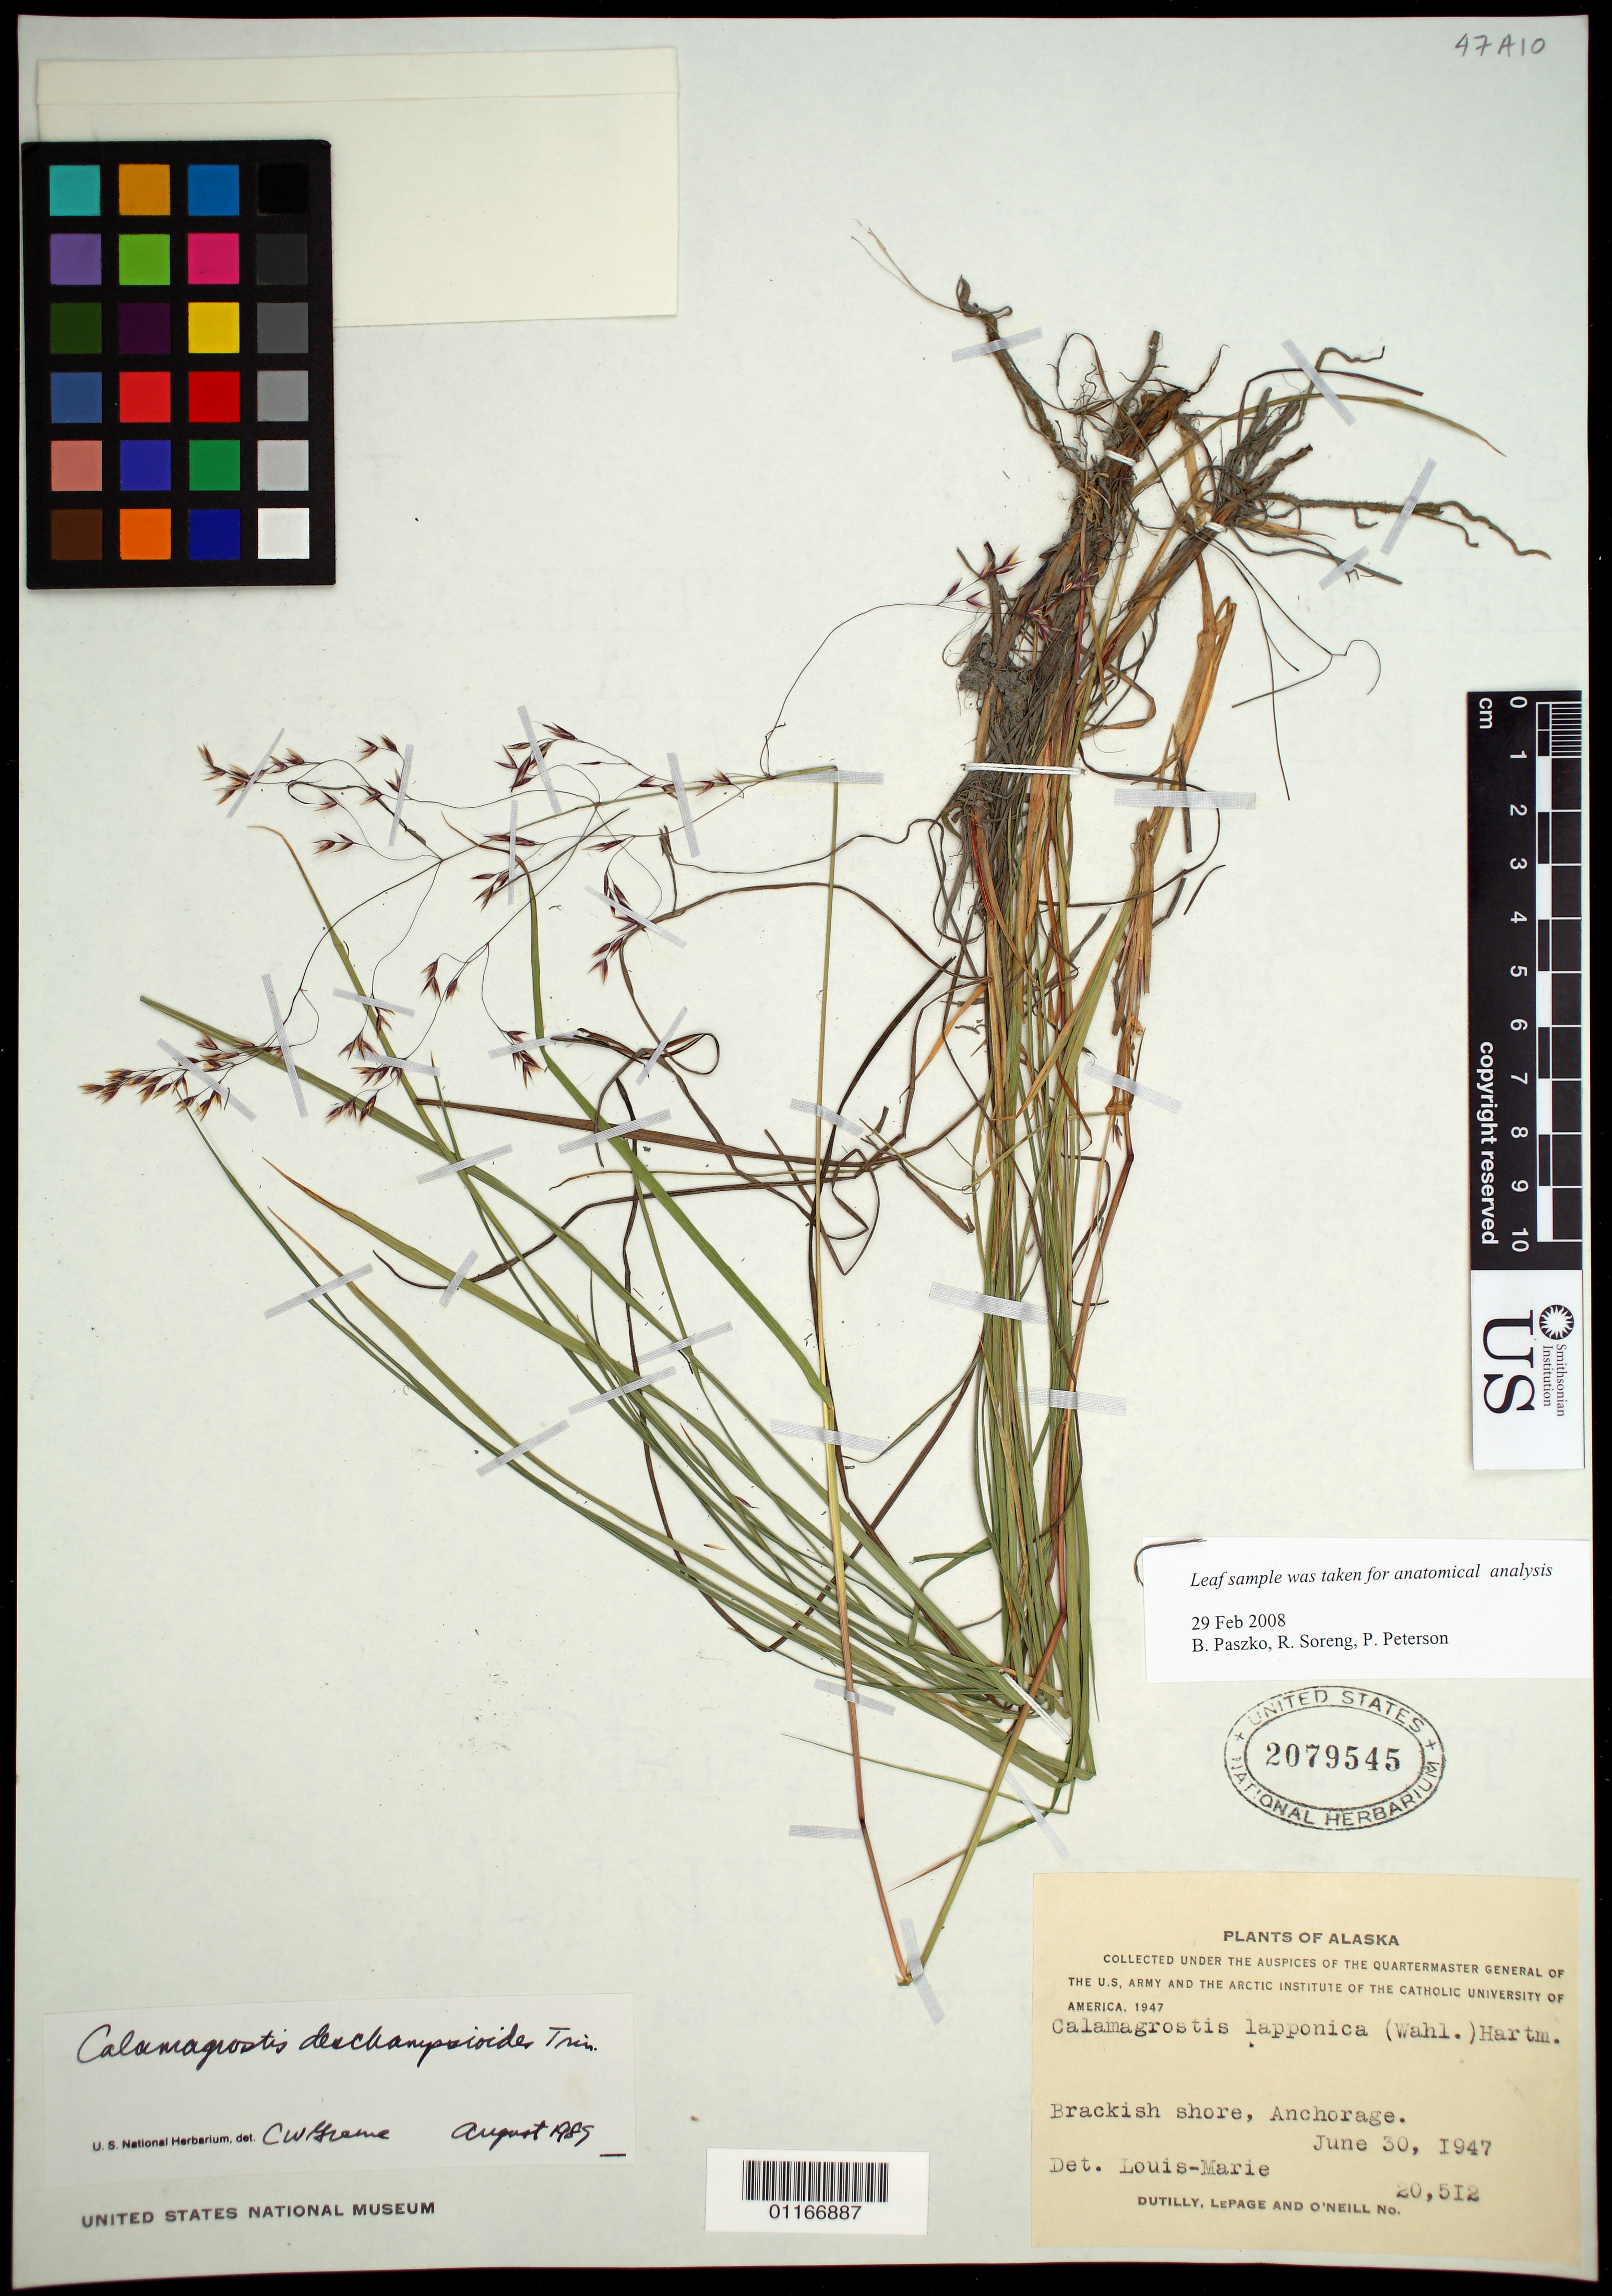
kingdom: Plantae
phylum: Tracheophyta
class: Liliopsida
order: Poales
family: Poaceae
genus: Calamagrostis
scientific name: Calamagrostis deschampsioides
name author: Trin.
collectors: -. Dutilly, L. E. Lepage & -. O'Neill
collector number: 20512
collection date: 1947-06-30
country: United States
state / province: Alaska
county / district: Anchorage Division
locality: Brackish shore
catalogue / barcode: US 2079545